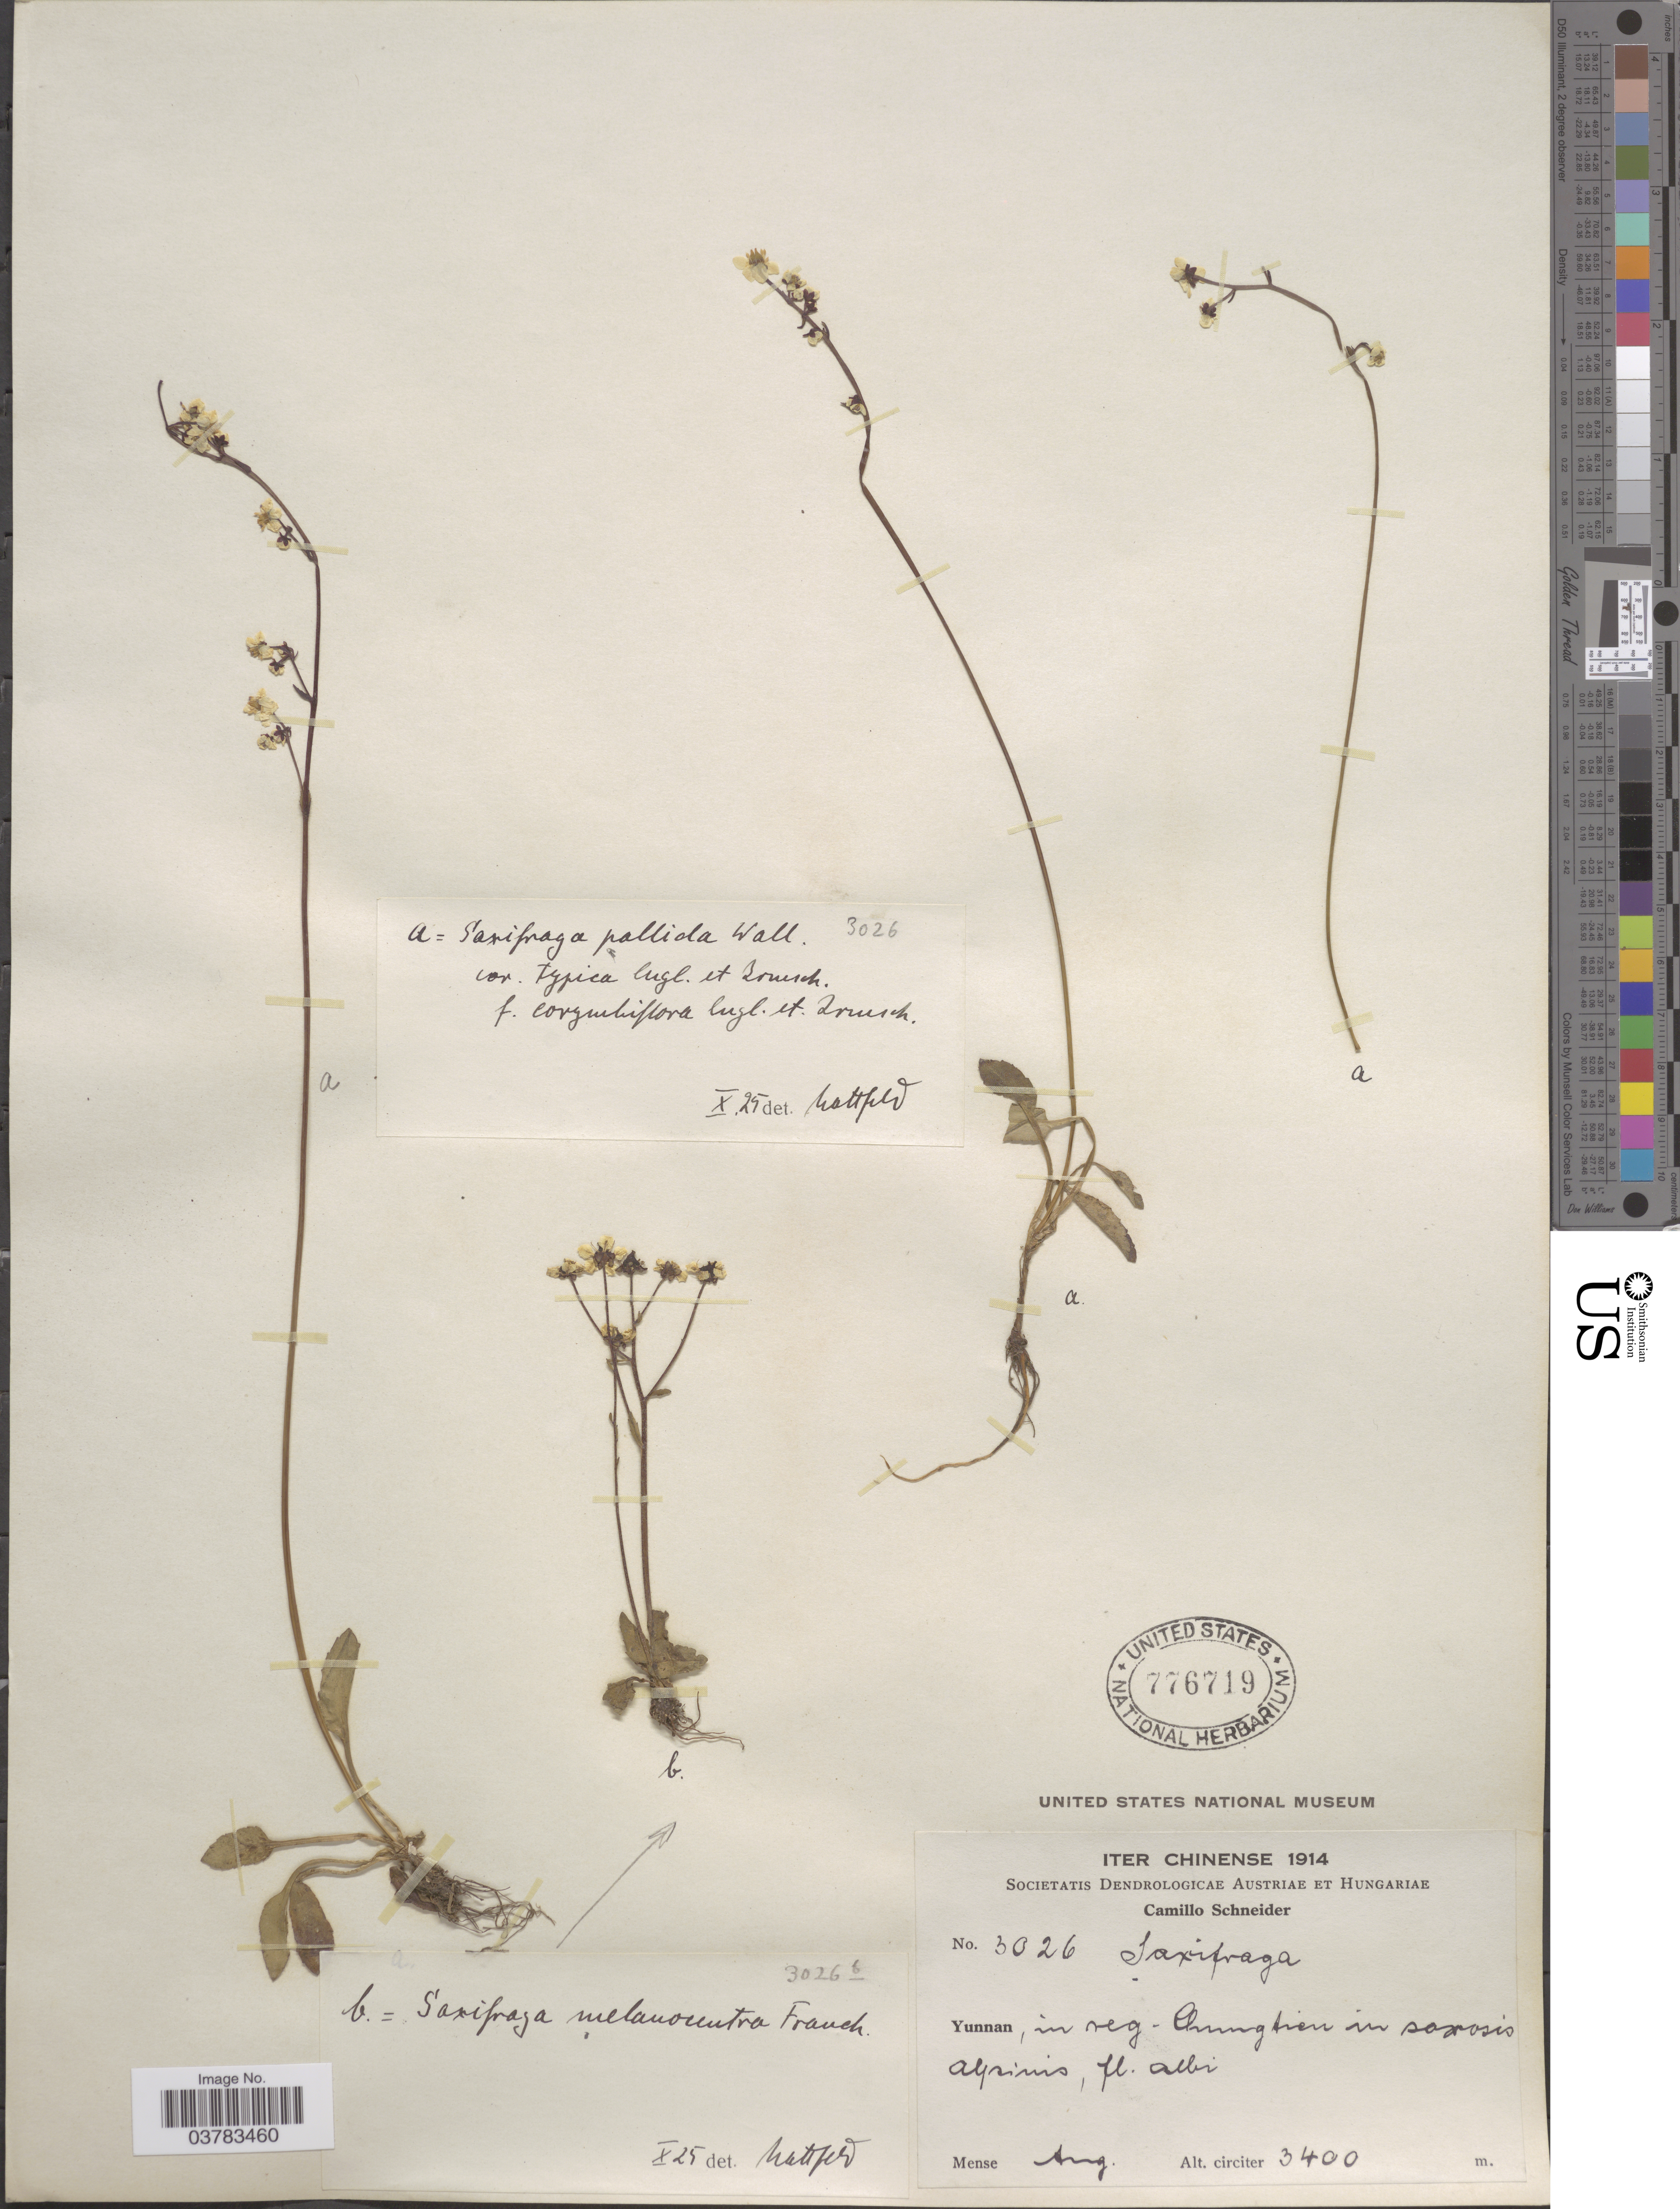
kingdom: Plantae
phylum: Tracheophyta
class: Magnoliopsida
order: Saxifragales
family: Saxifragaceae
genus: Micranthes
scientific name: Micranthes melanocentra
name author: (Franch.) Losinsk.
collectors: C. K. Schneider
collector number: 3026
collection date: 1914-08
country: China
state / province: Yunnan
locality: Iter Chinense 1914. In reg. Chuntien in saxosis alpinis, fl. albi.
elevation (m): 3400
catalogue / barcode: US 776719